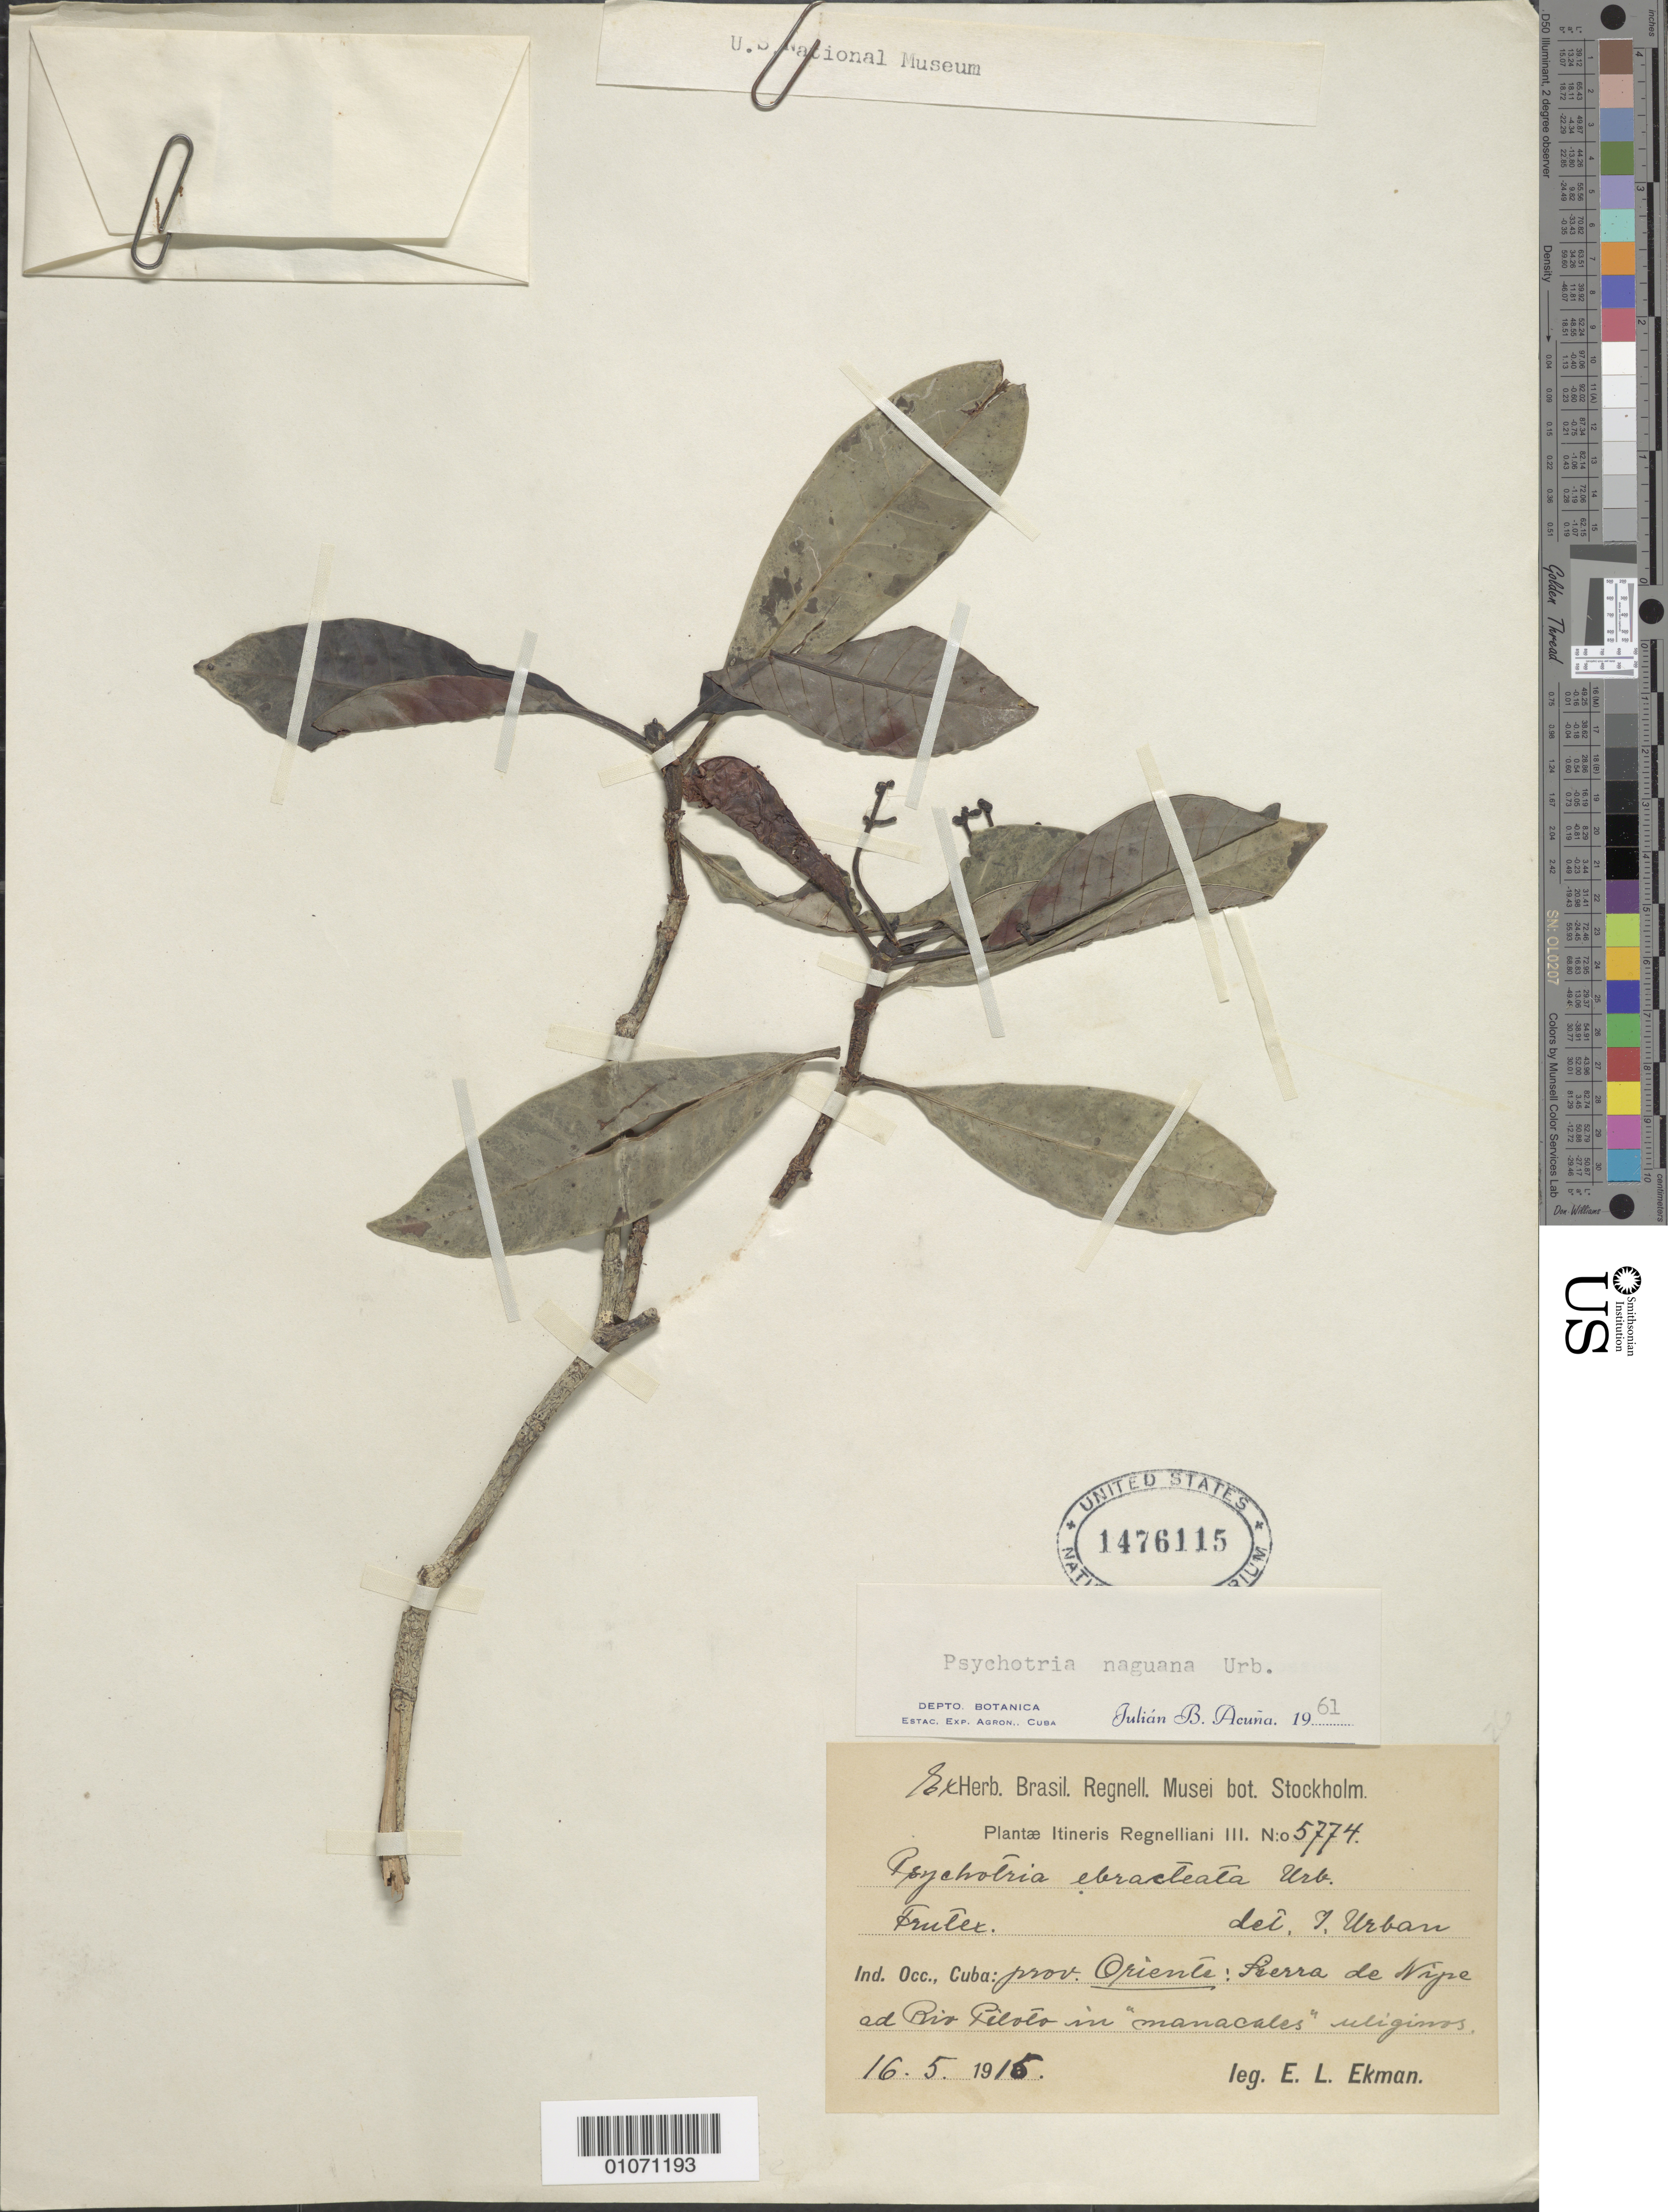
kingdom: Plantae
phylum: Tracheophyta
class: Magnoliopsida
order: Gentianales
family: Rubiaceae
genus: Psychotria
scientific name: Psychotria naguana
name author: Urb.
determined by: Acuña, J. B.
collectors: E. L. Ekman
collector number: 5774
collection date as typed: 16 May 1915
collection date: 1915-05-16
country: Cuba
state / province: Holguín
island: Cuba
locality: Sierra de Nipe ad Rio Pelote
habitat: In "manacales" uligunos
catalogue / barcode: US 1476115